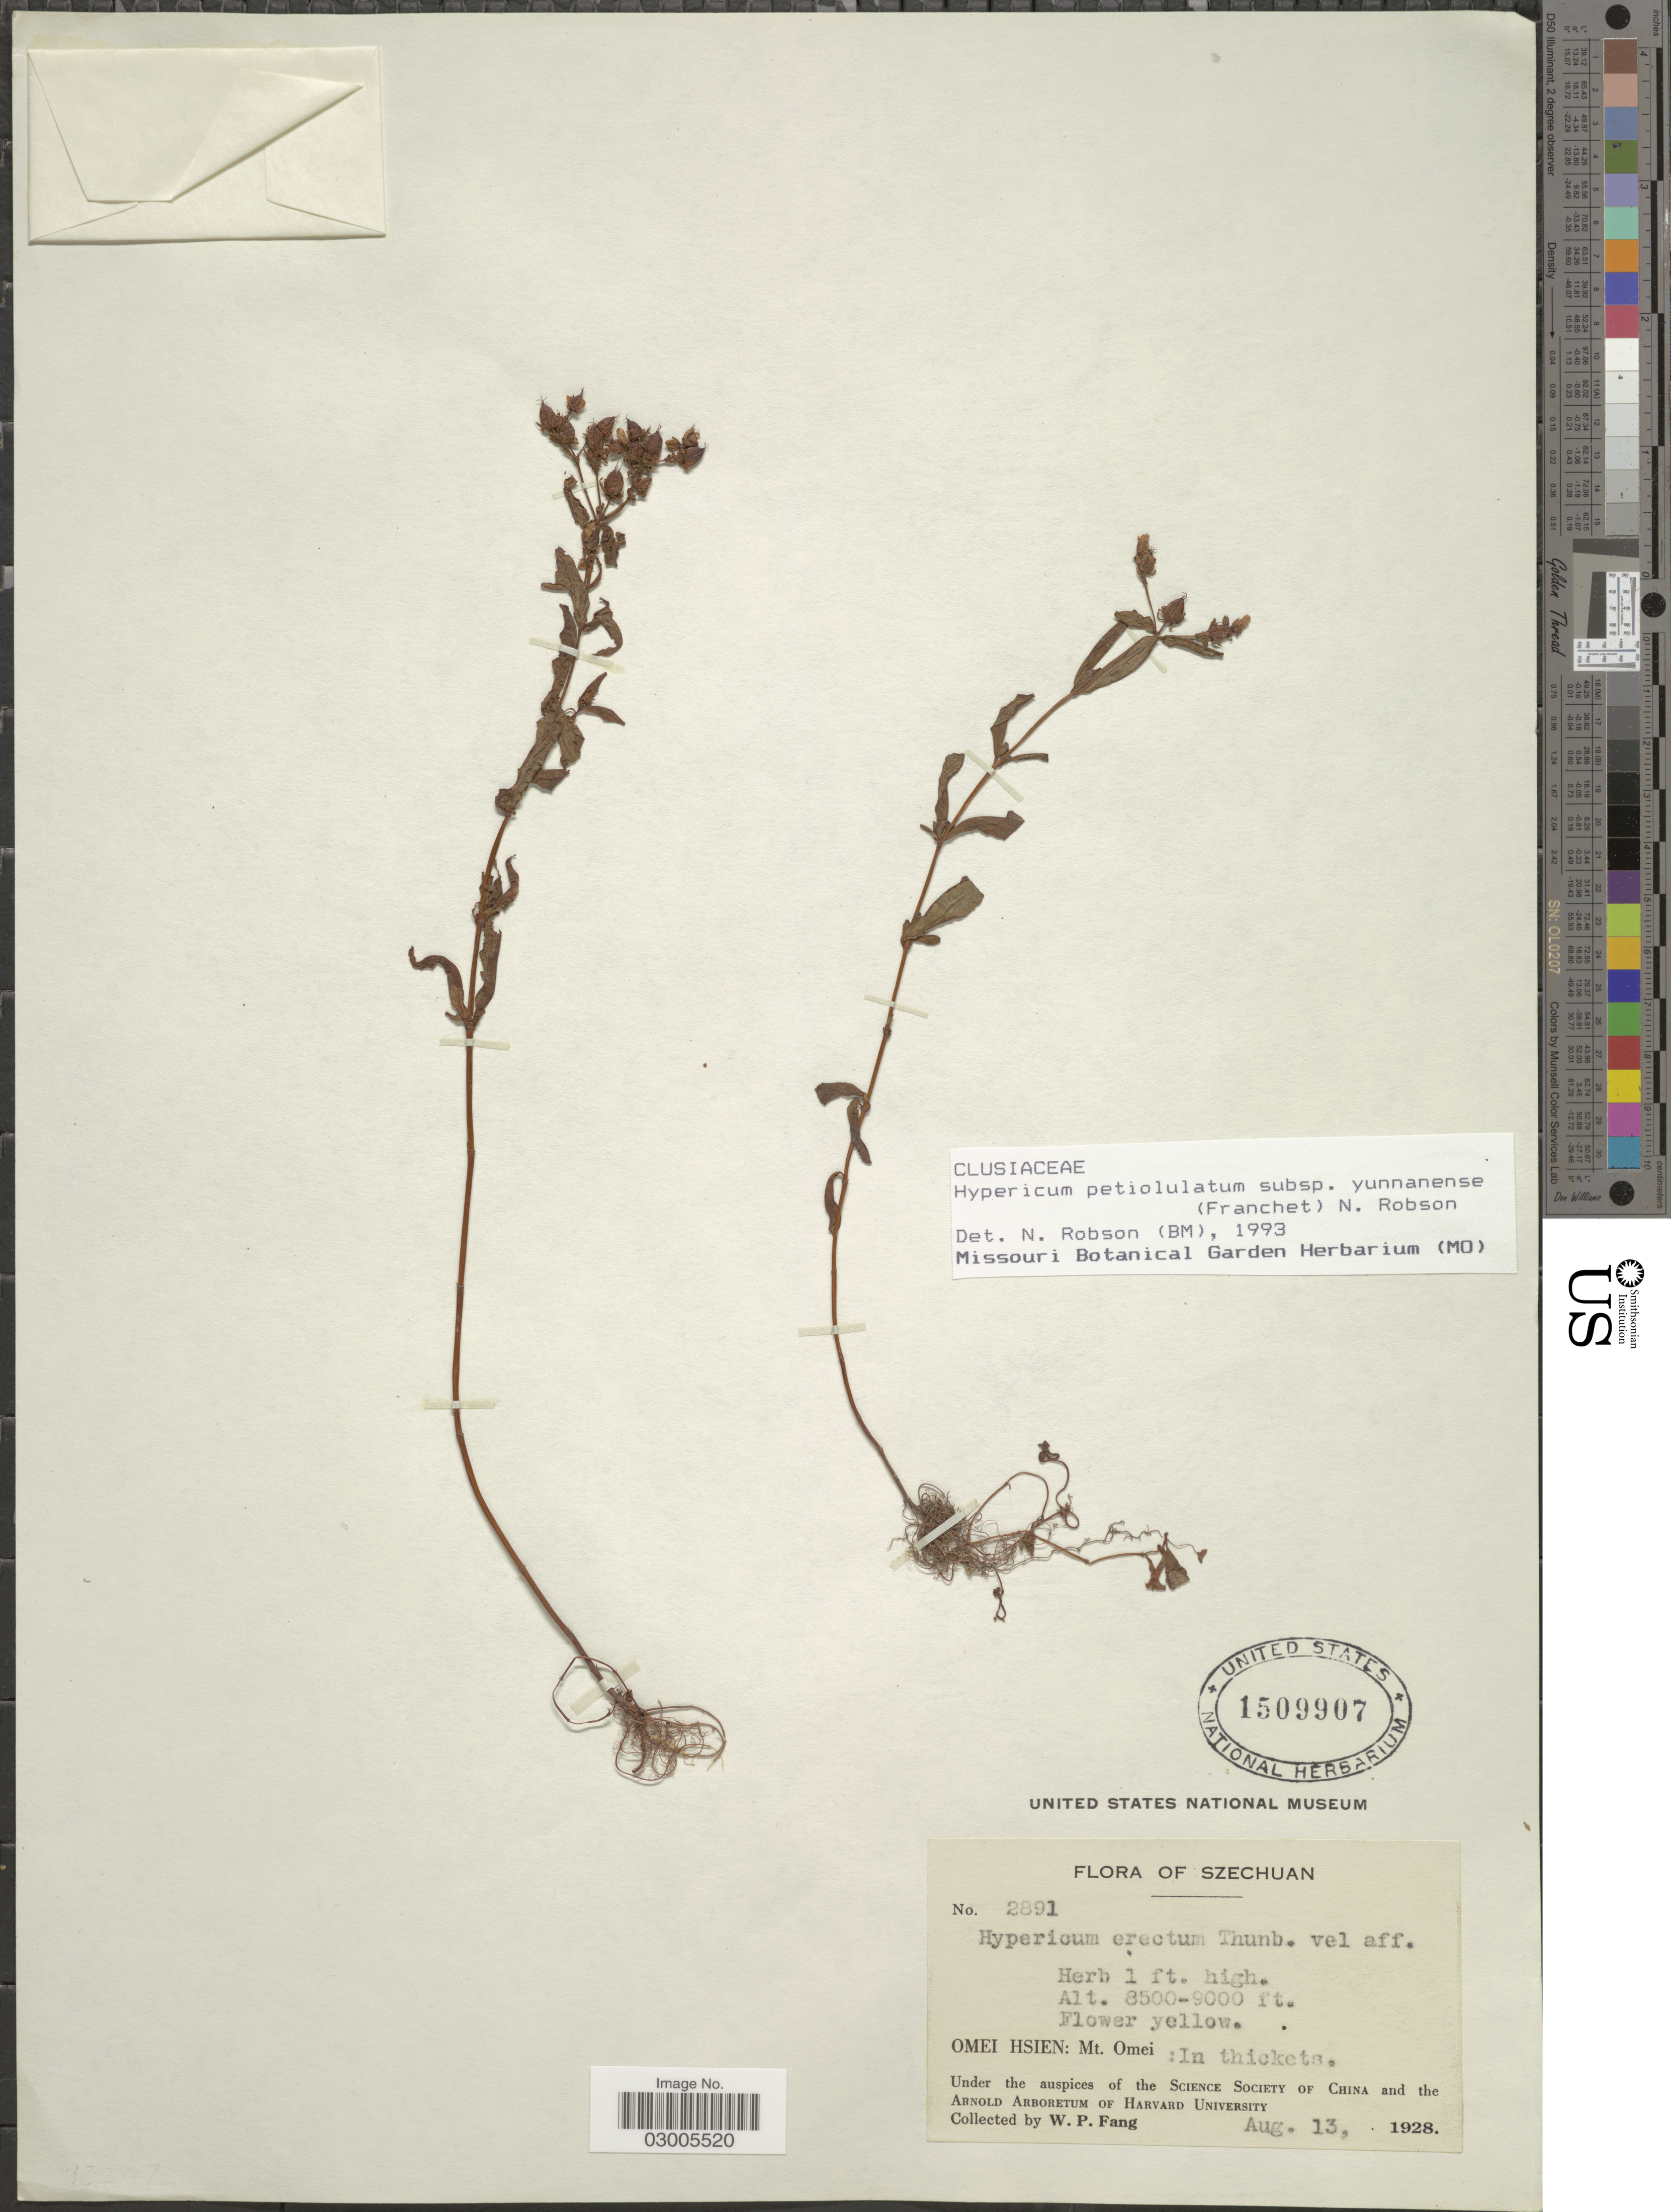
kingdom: Plantae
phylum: Tracheophyta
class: Magnoliopsida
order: Malpighiales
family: Hypericaceae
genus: Hypericum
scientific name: Hypericum petiolulatum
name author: Hook. f. & Thomson ex Dyer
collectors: W. P. Fang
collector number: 2891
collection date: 1928-08-13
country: China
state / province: Sichuan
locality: Szechuan. Omei Hsien: Mt. Omei.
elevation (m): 2591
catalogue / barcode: US 1509907